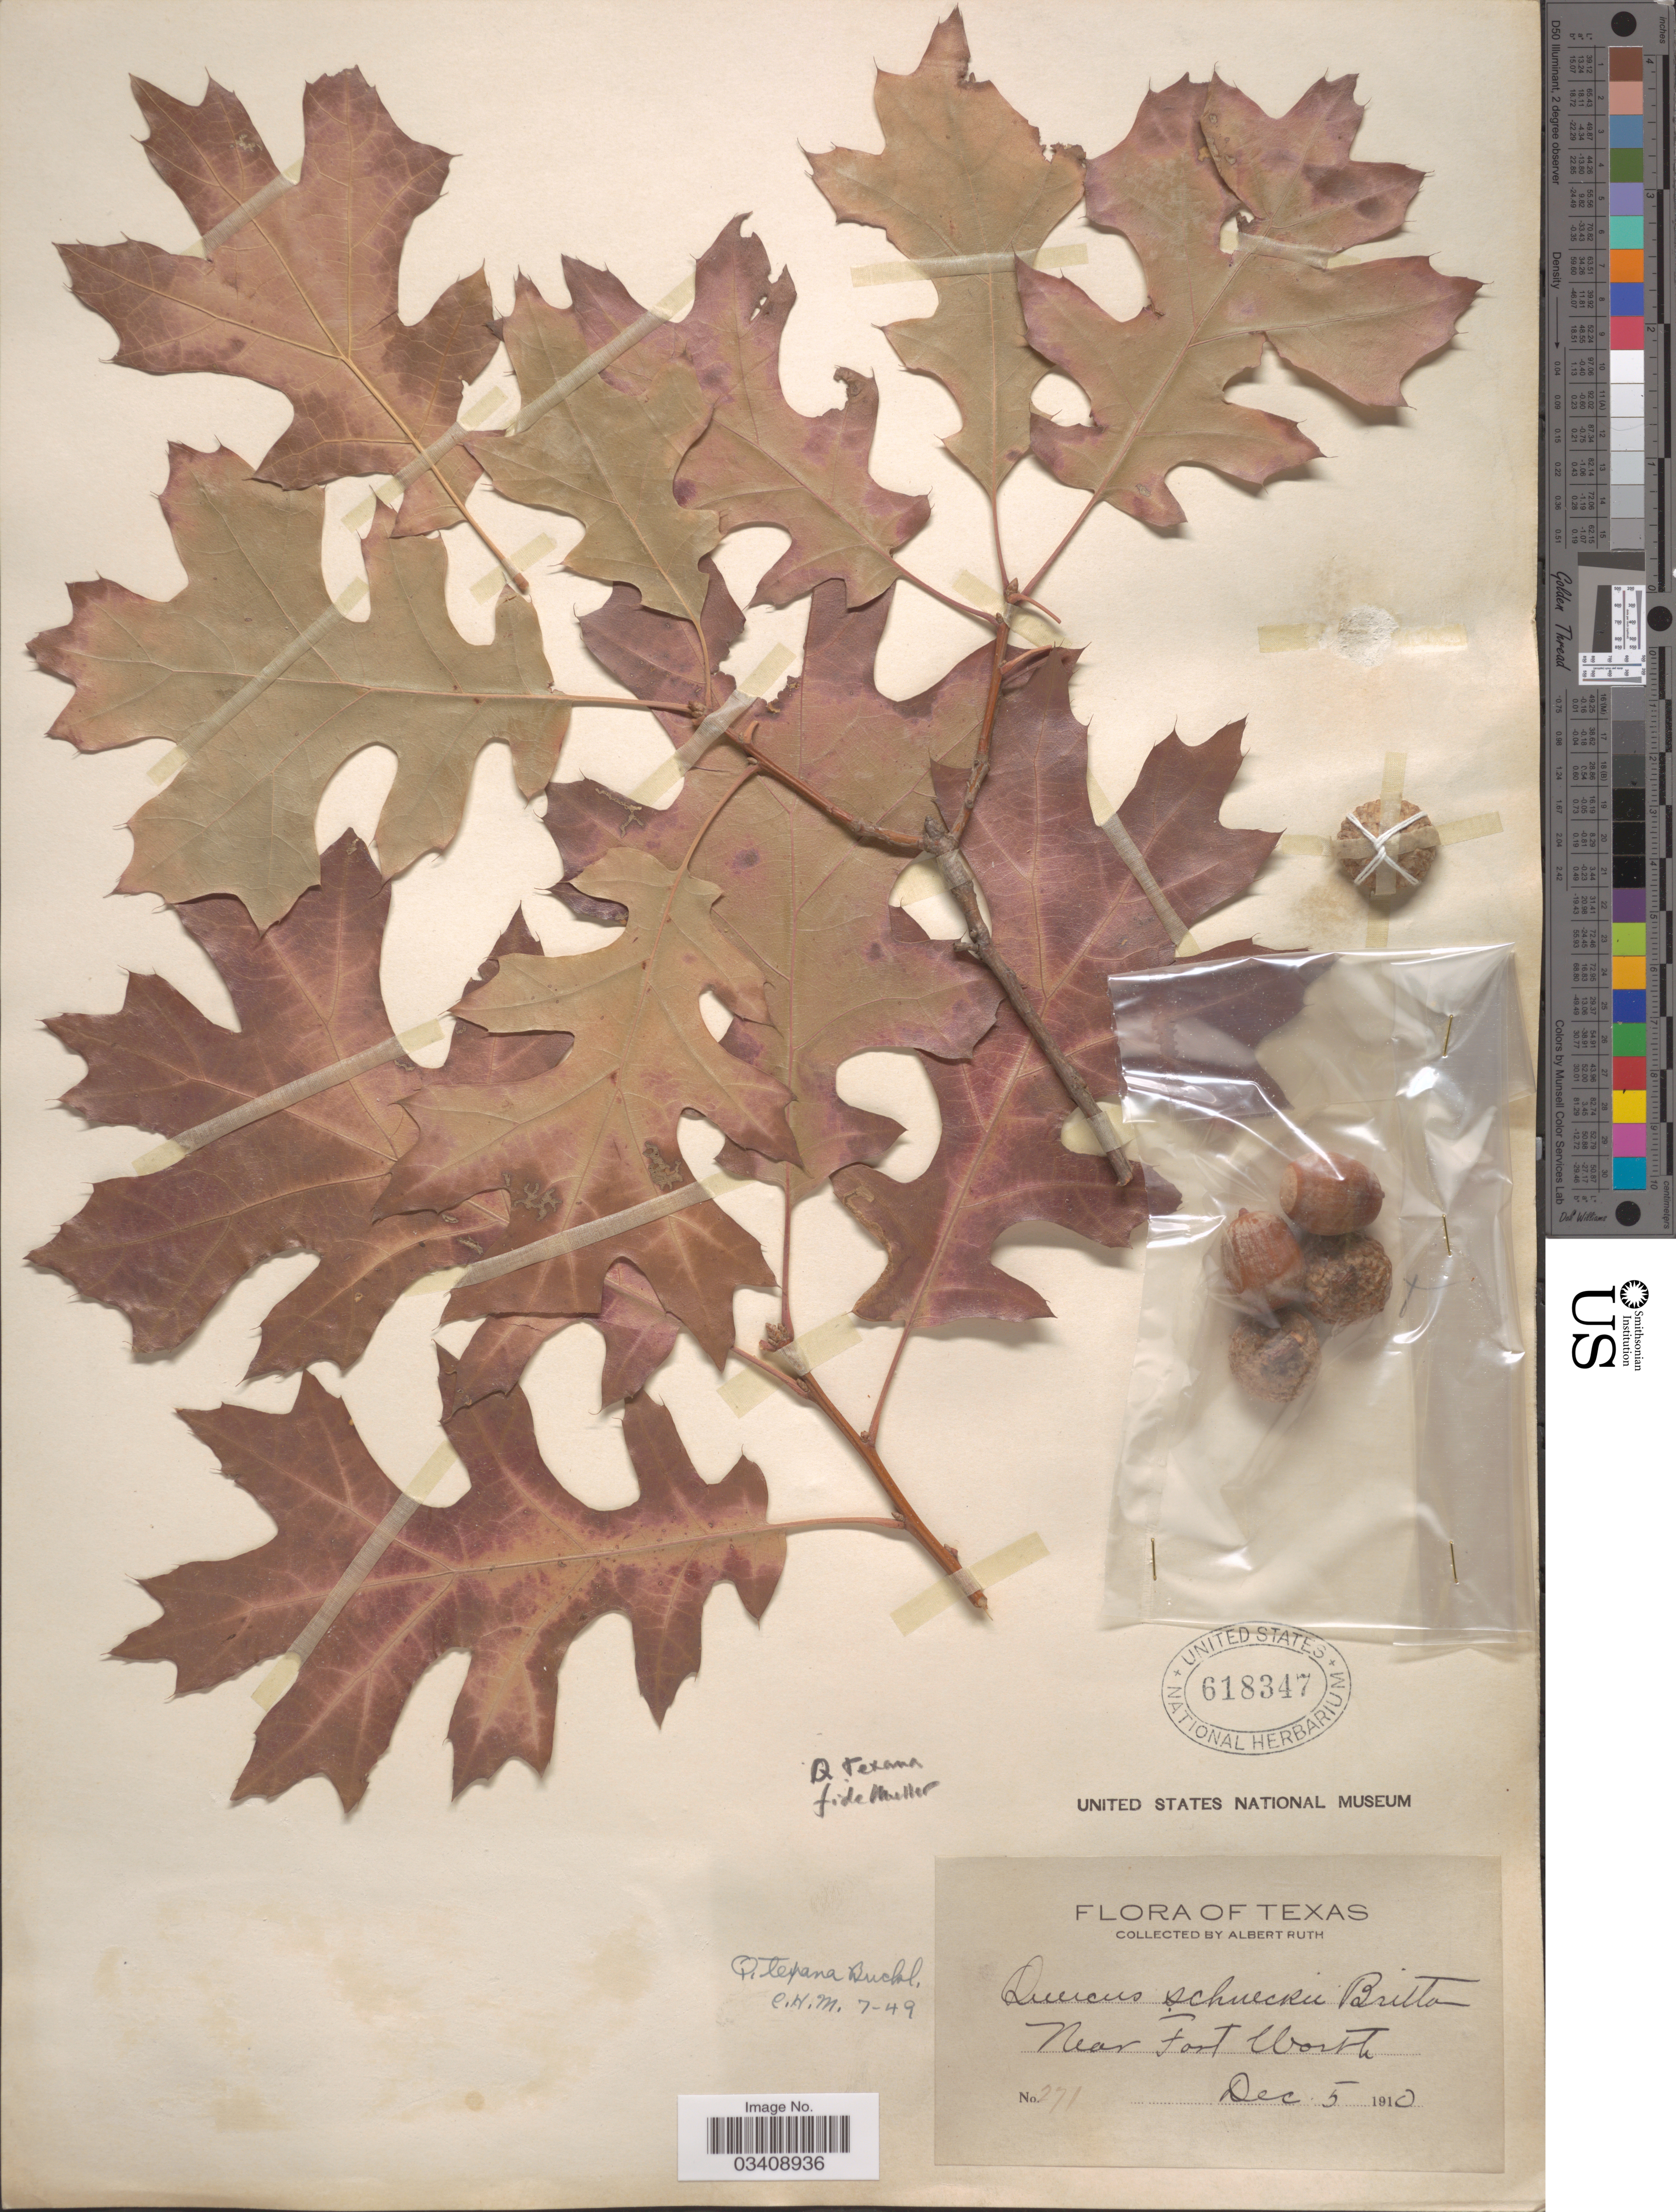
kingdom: Plantae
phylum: Tracheophyta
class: Magnoliopsida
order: Fagales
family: Fagaceae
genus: Quercus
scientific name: Quercus texana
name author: Buckley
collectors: A. Ruth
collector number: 271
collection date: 1910-12-05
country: United States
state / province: Texas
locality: Near Fort Worth.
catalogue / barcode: US 618347